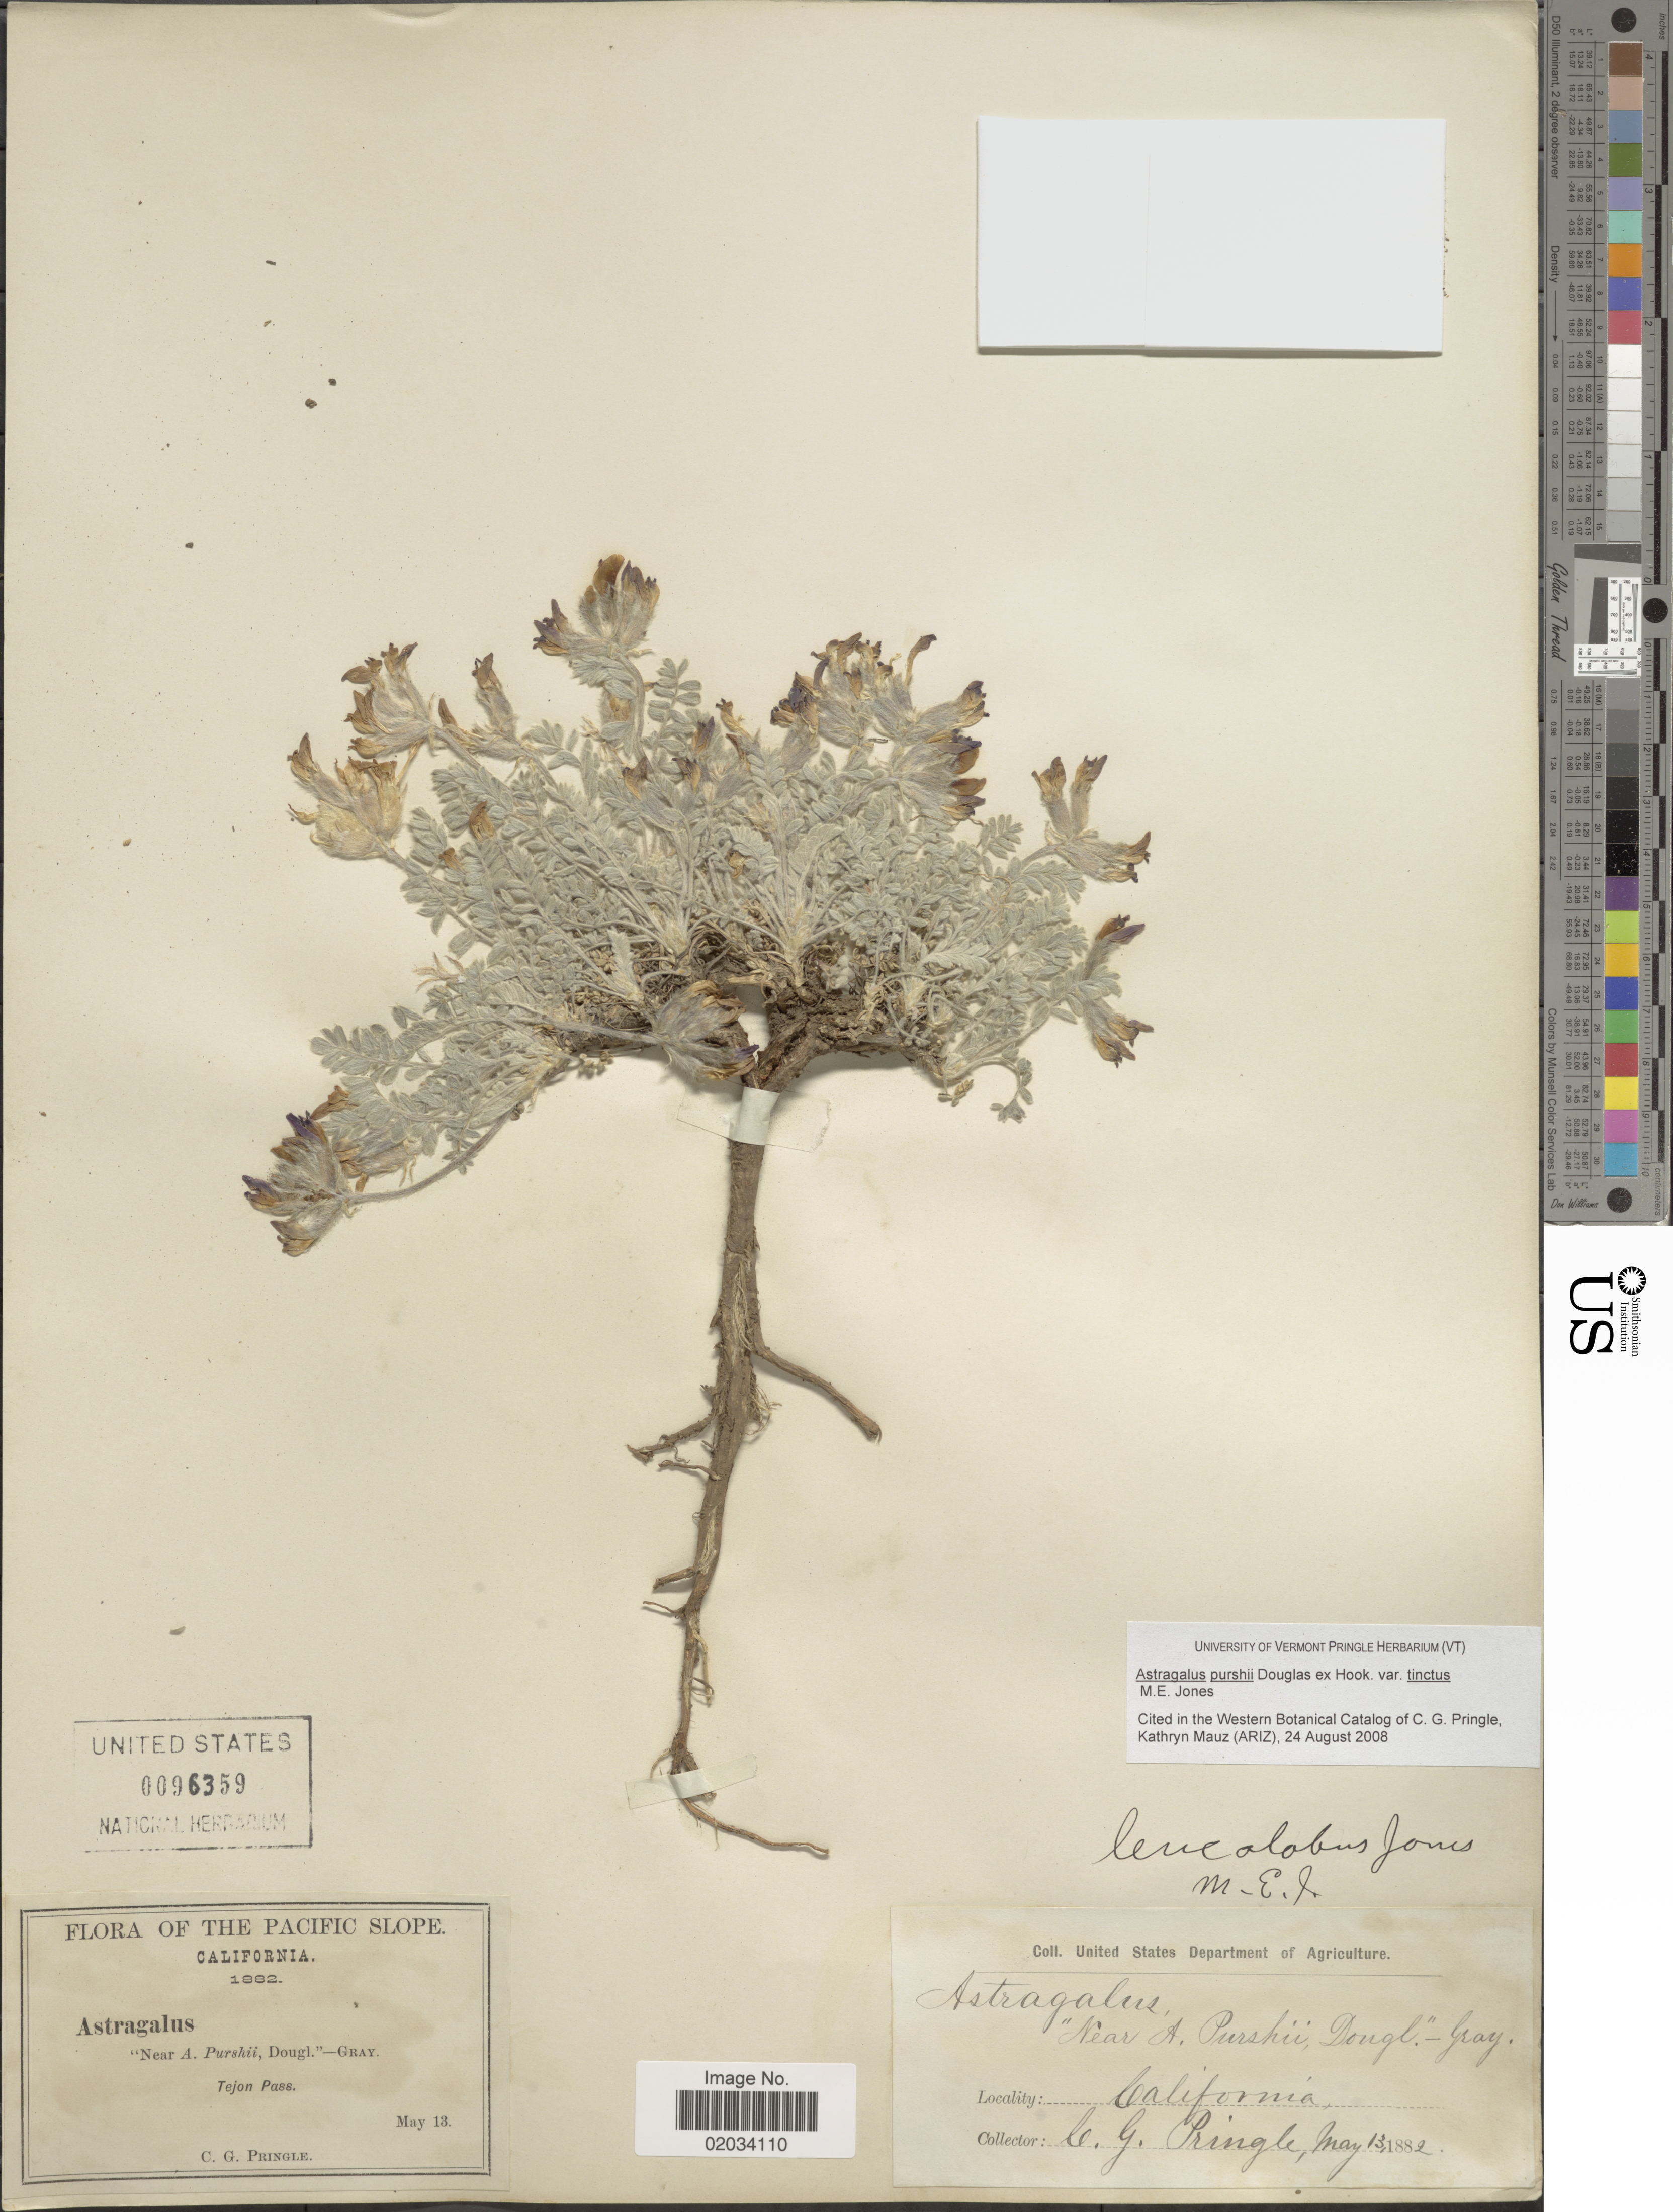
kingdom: Plantae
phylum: Tracheophyta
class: Magnoliopsida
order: Fabales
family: Fabaceae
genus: Astragalus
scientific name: Astragalus purshii var. tinctus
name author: M.E. Jones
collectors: C. G. Pringle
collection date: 1882-05-13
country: United States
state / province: California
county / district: Kern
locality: The Pacific Slope, California, Tejon Pass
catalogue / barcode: US 96359